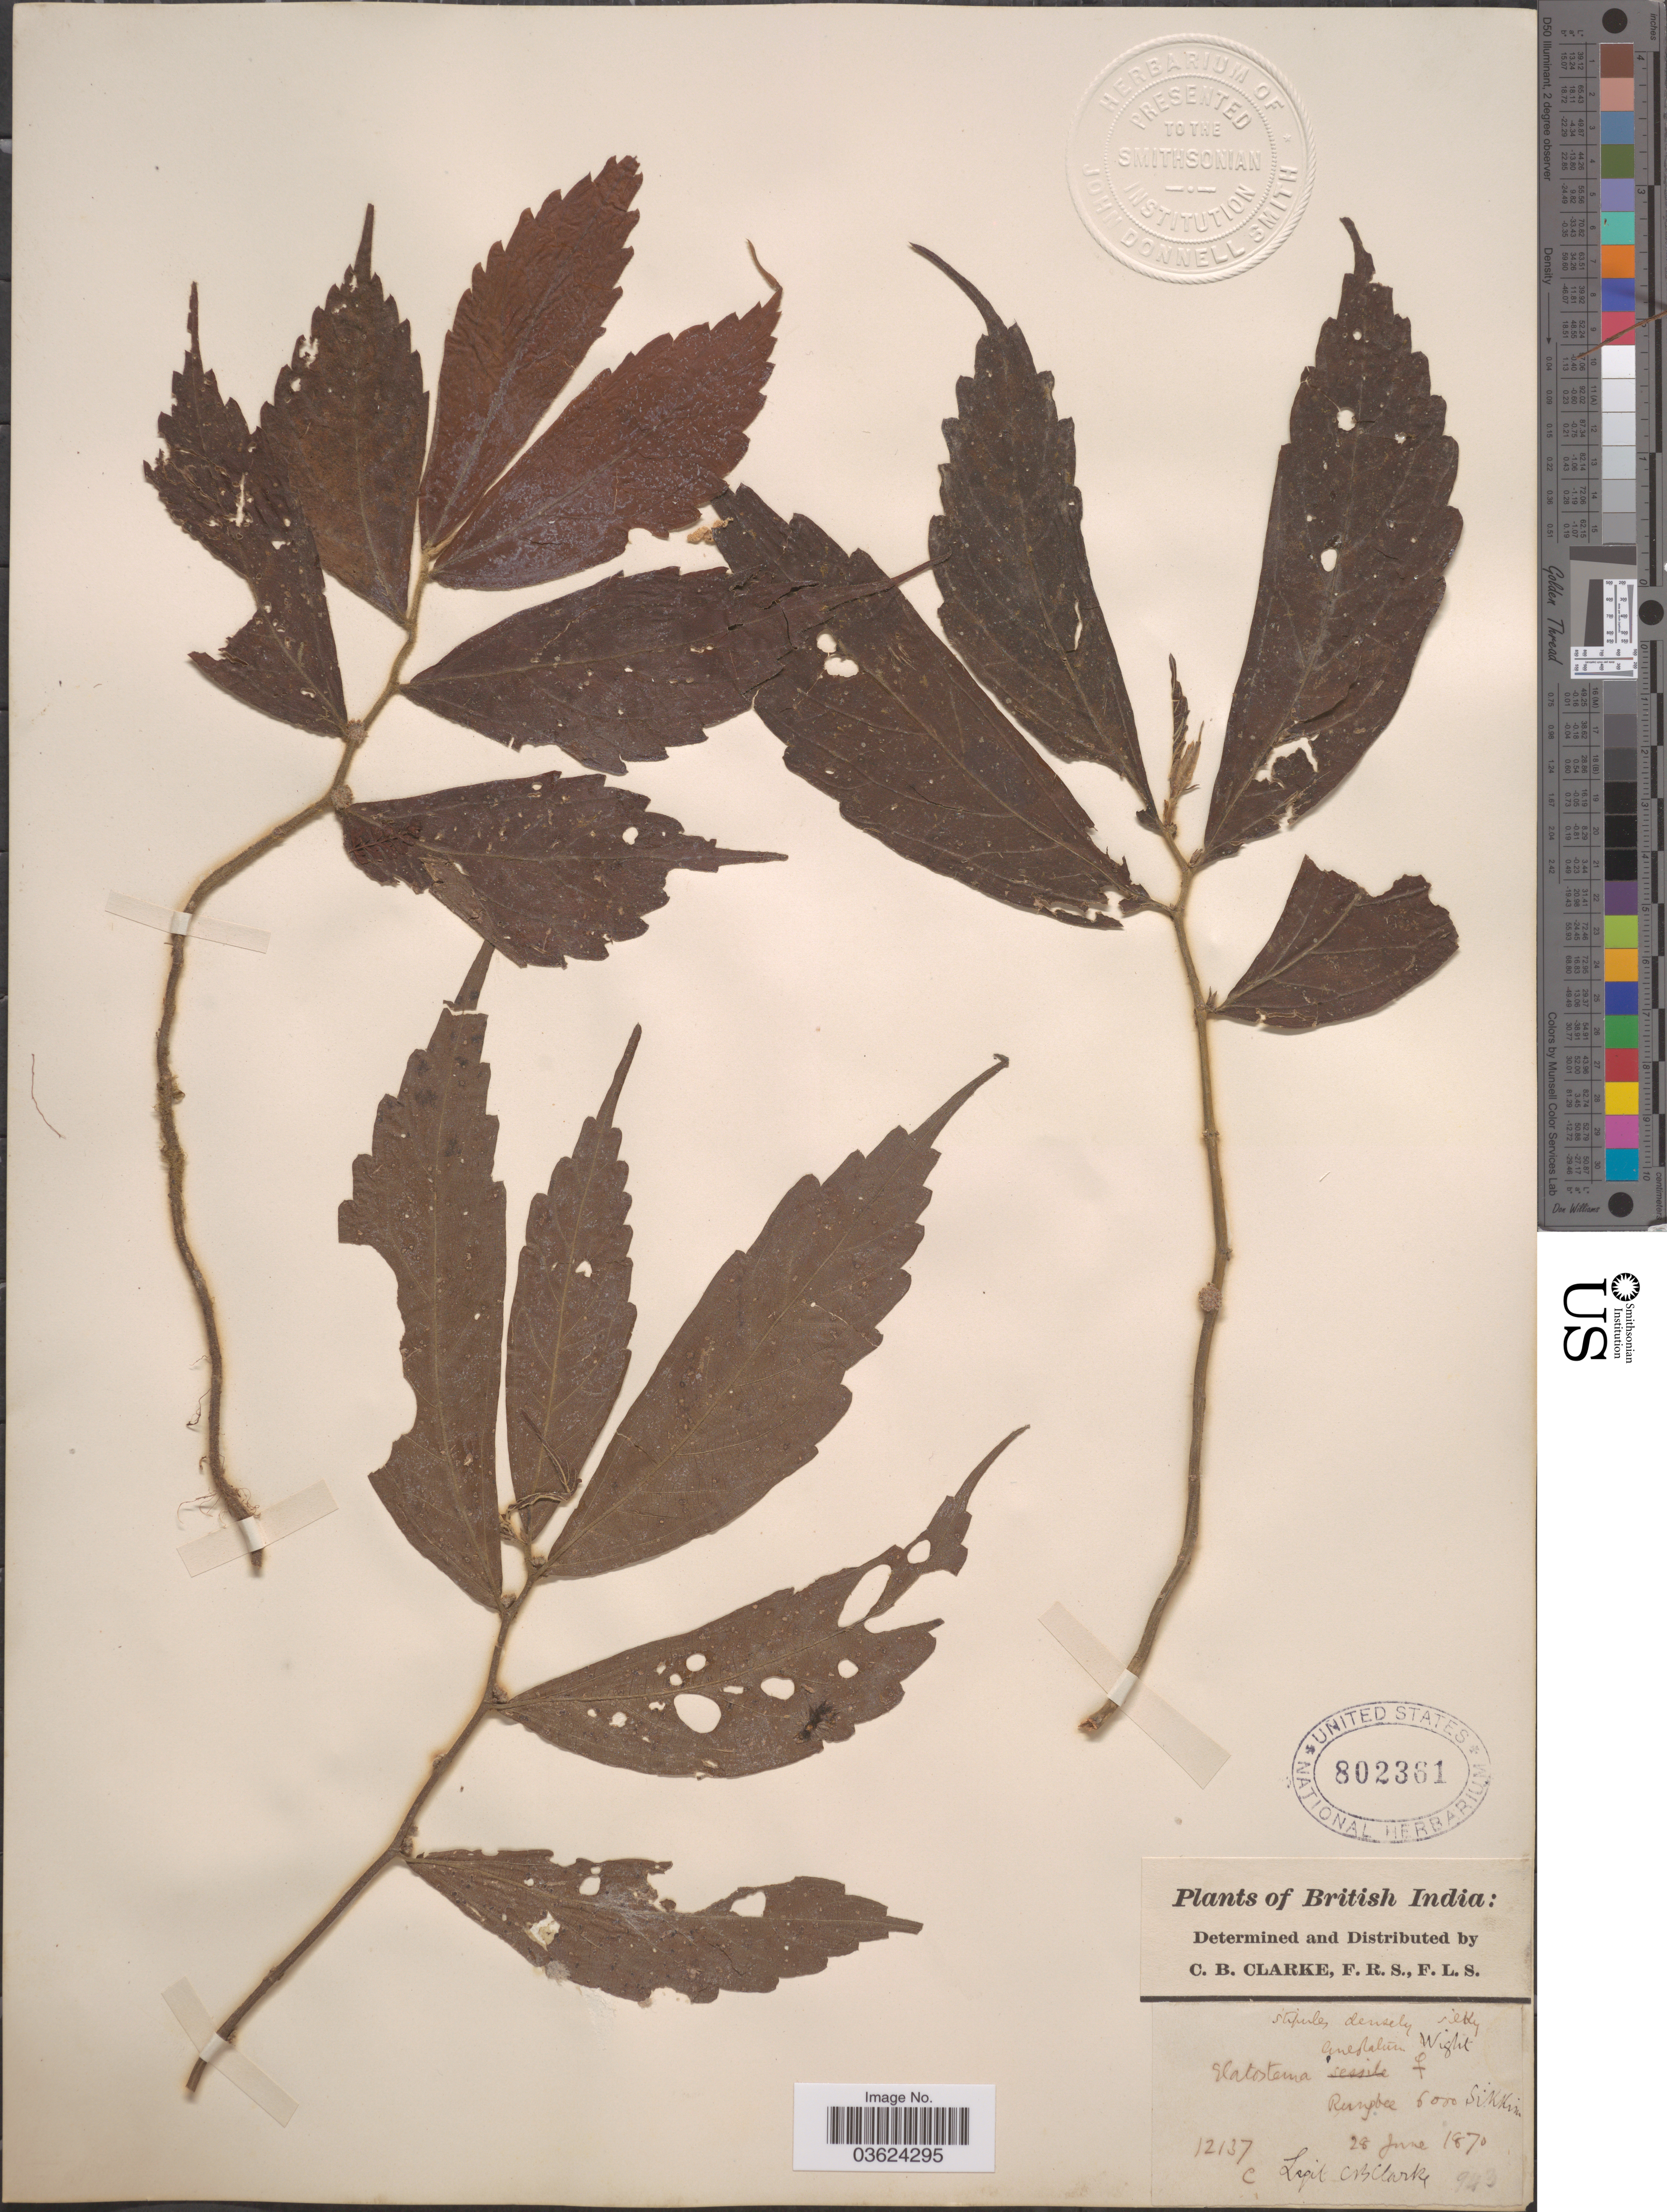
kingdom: Plantae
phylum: Tracheophyta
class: Magnoliopsida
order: Rosales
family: Urticaceae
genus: Elatostema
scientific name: Elatostema lineolatum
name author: Wight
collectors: C. B. Clarke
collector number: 12137C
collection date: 1870-06-28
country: India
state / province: Sikkim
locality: British India. Rungbee.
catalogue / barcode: US 802361